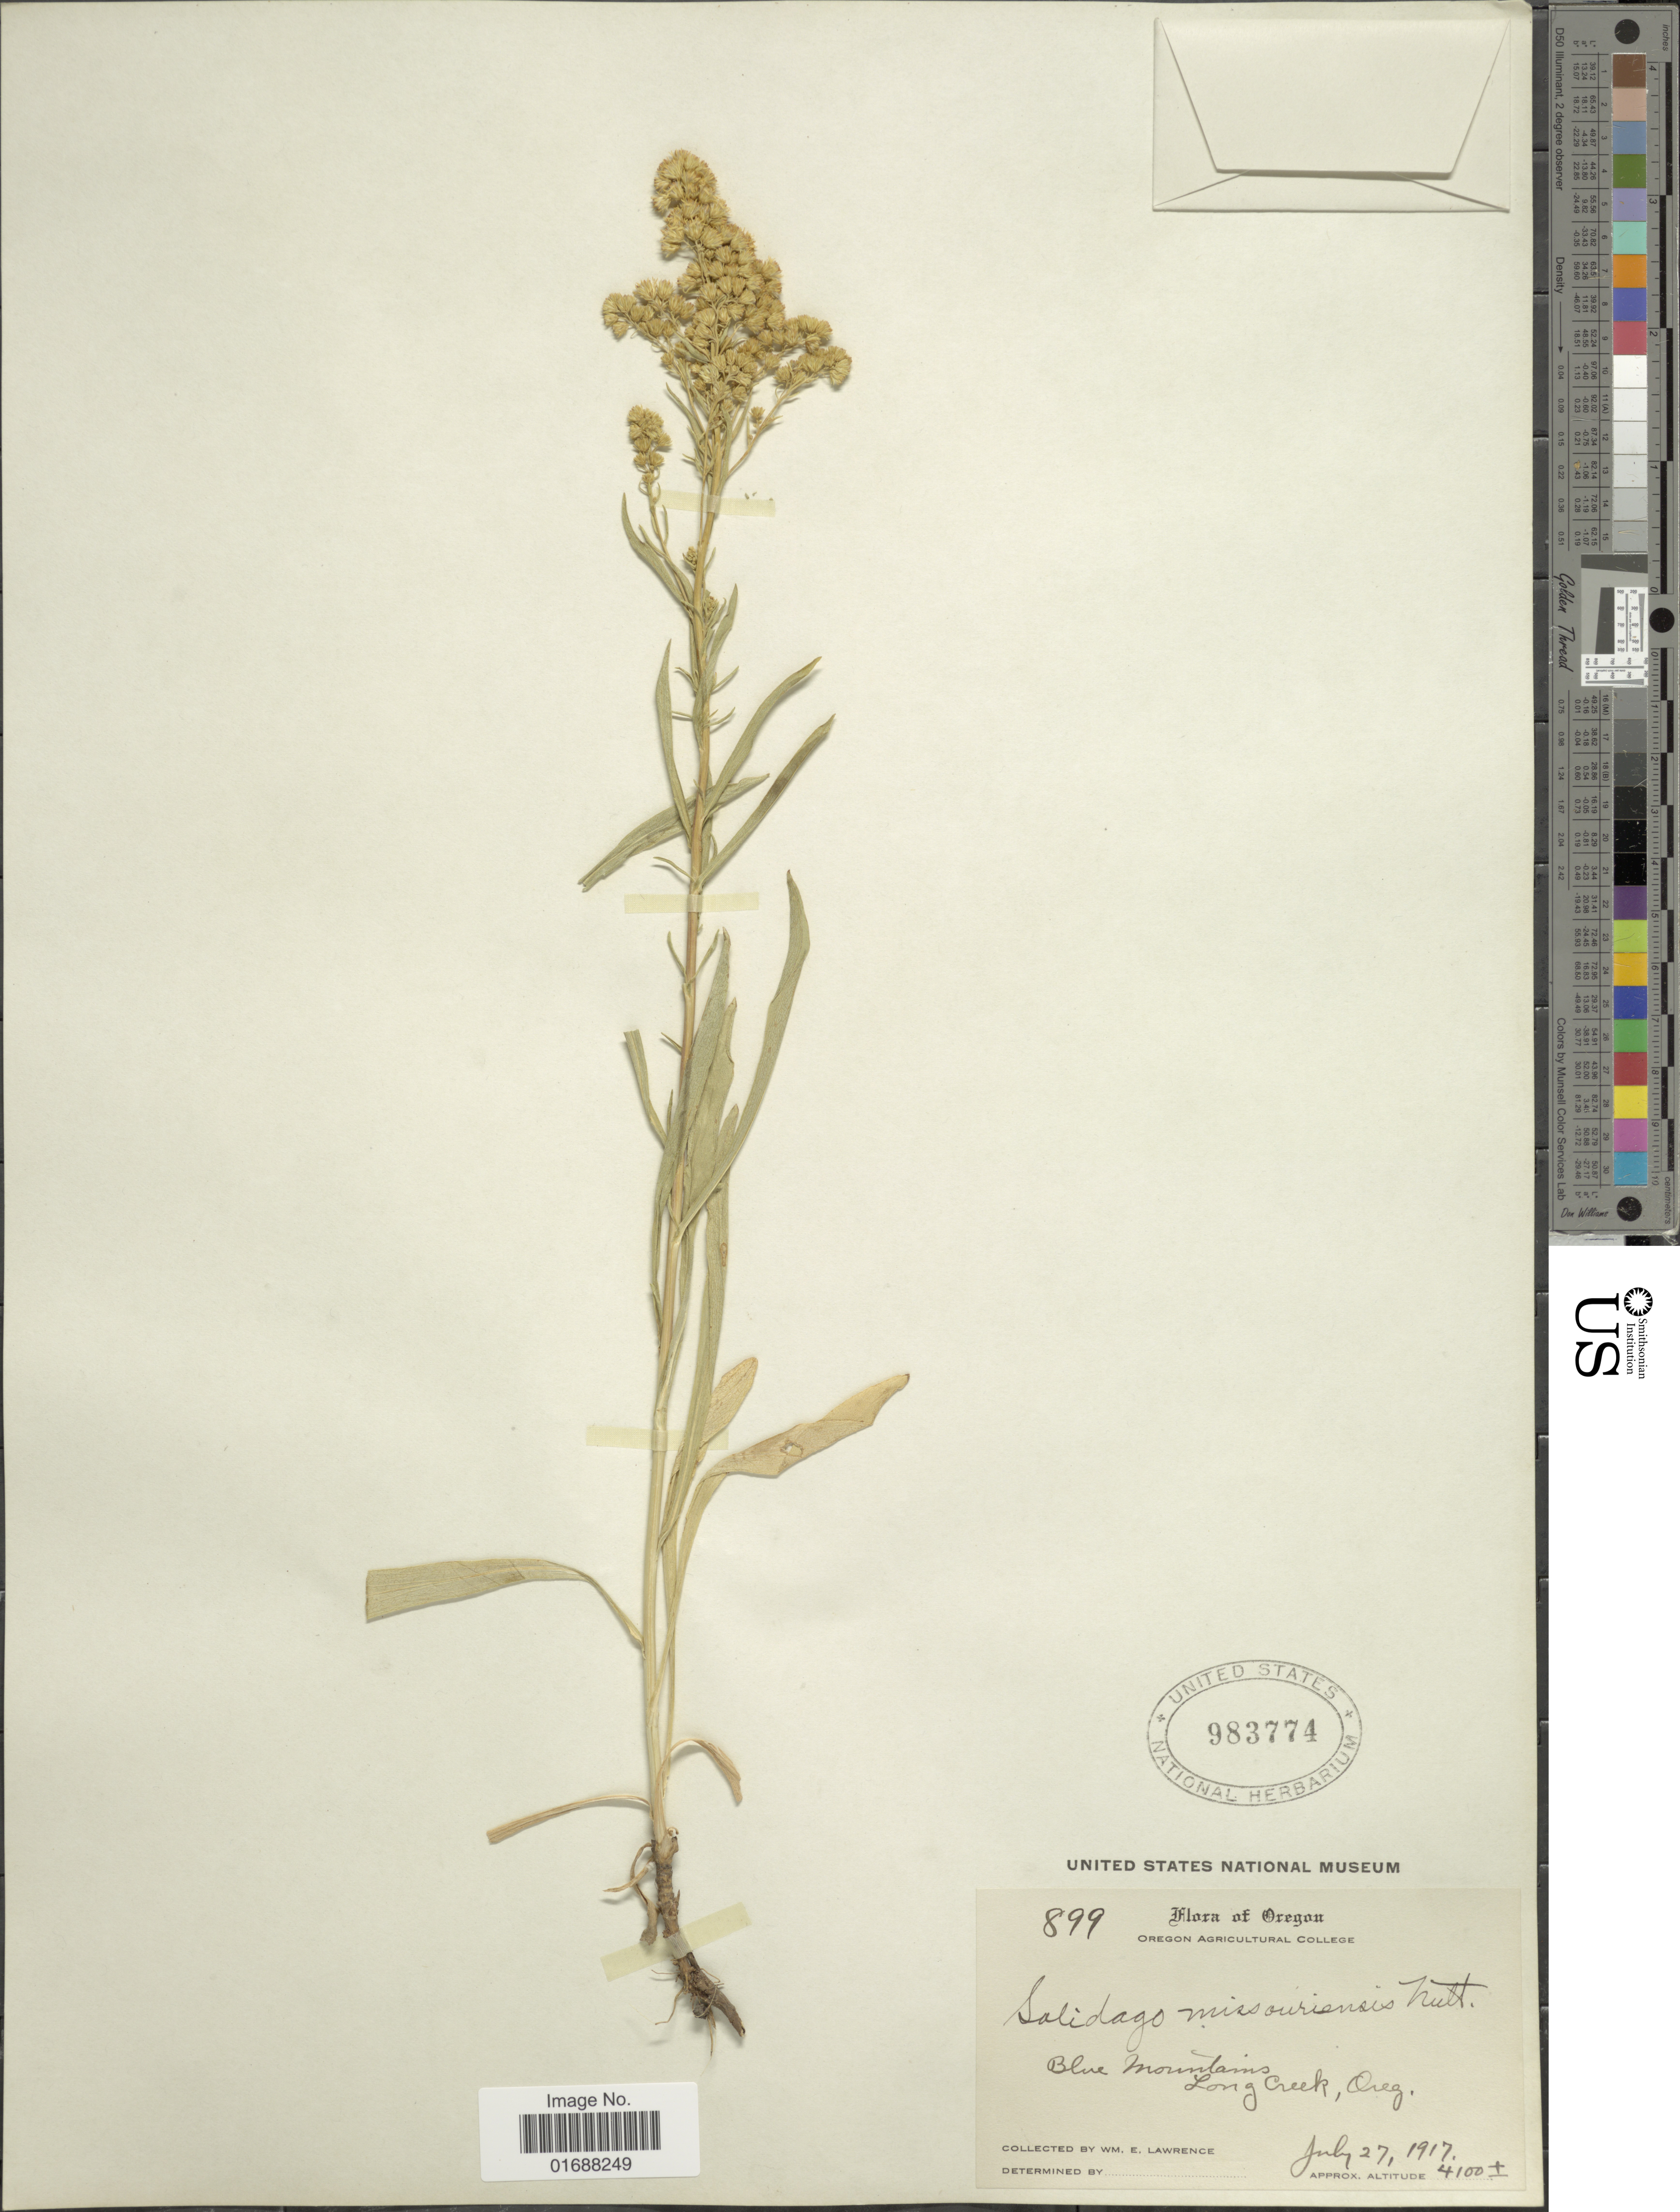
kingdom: Plantae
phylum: Tracheophyta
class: Magnoliopsida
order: Asterales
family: Asteraceae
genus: Solidago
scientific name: Solidago missouriensis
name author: Nutt.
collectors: W. Lawrence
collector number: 899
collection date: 1917-07-27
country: United States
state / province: Oregon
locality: Blue Mountains, Long Creek Oreg.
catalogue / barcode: US 983774